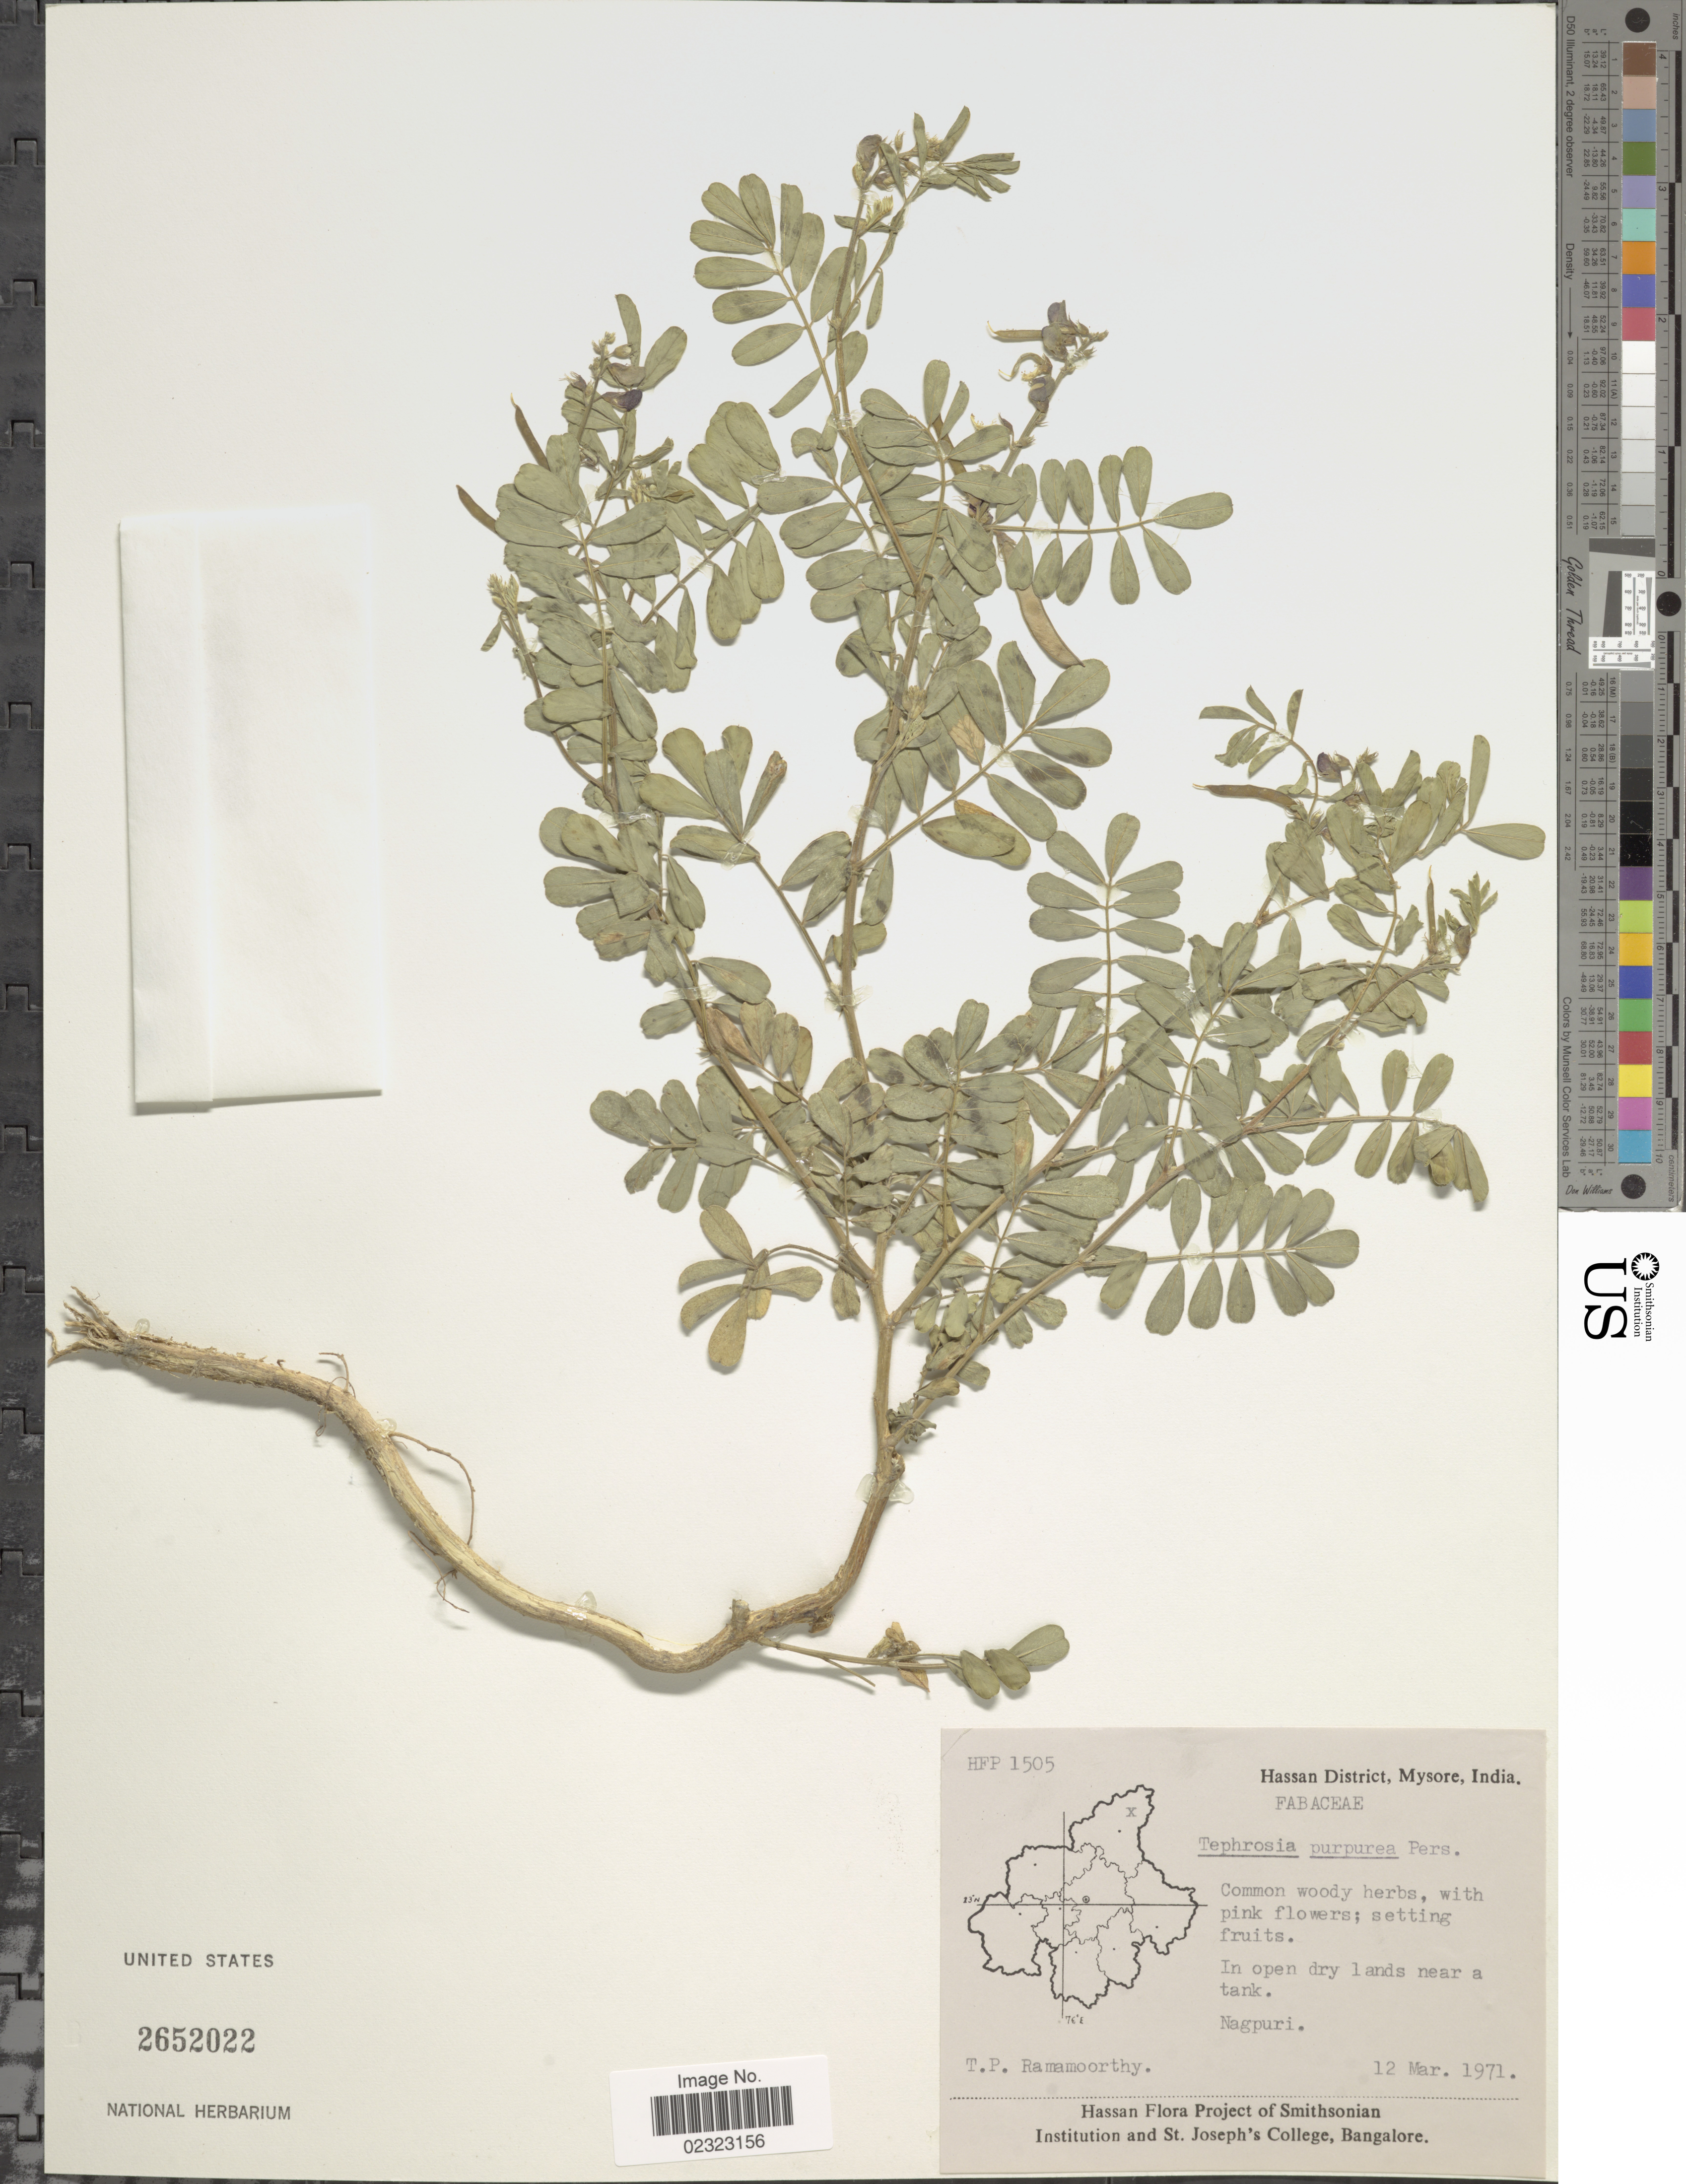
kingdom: Plantae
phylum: Tracheophyta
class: Magnoliopsida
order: Fabales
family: Fabaceae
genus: Tephrosia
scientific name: Tephrosia purpurea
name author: (L.) Pers.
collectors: T. P. Ramamoorthy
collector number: HFP 1505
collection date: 1971-03-12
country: India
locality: Hassan District, Mysore, Nagpuri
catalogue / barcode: US 2652022